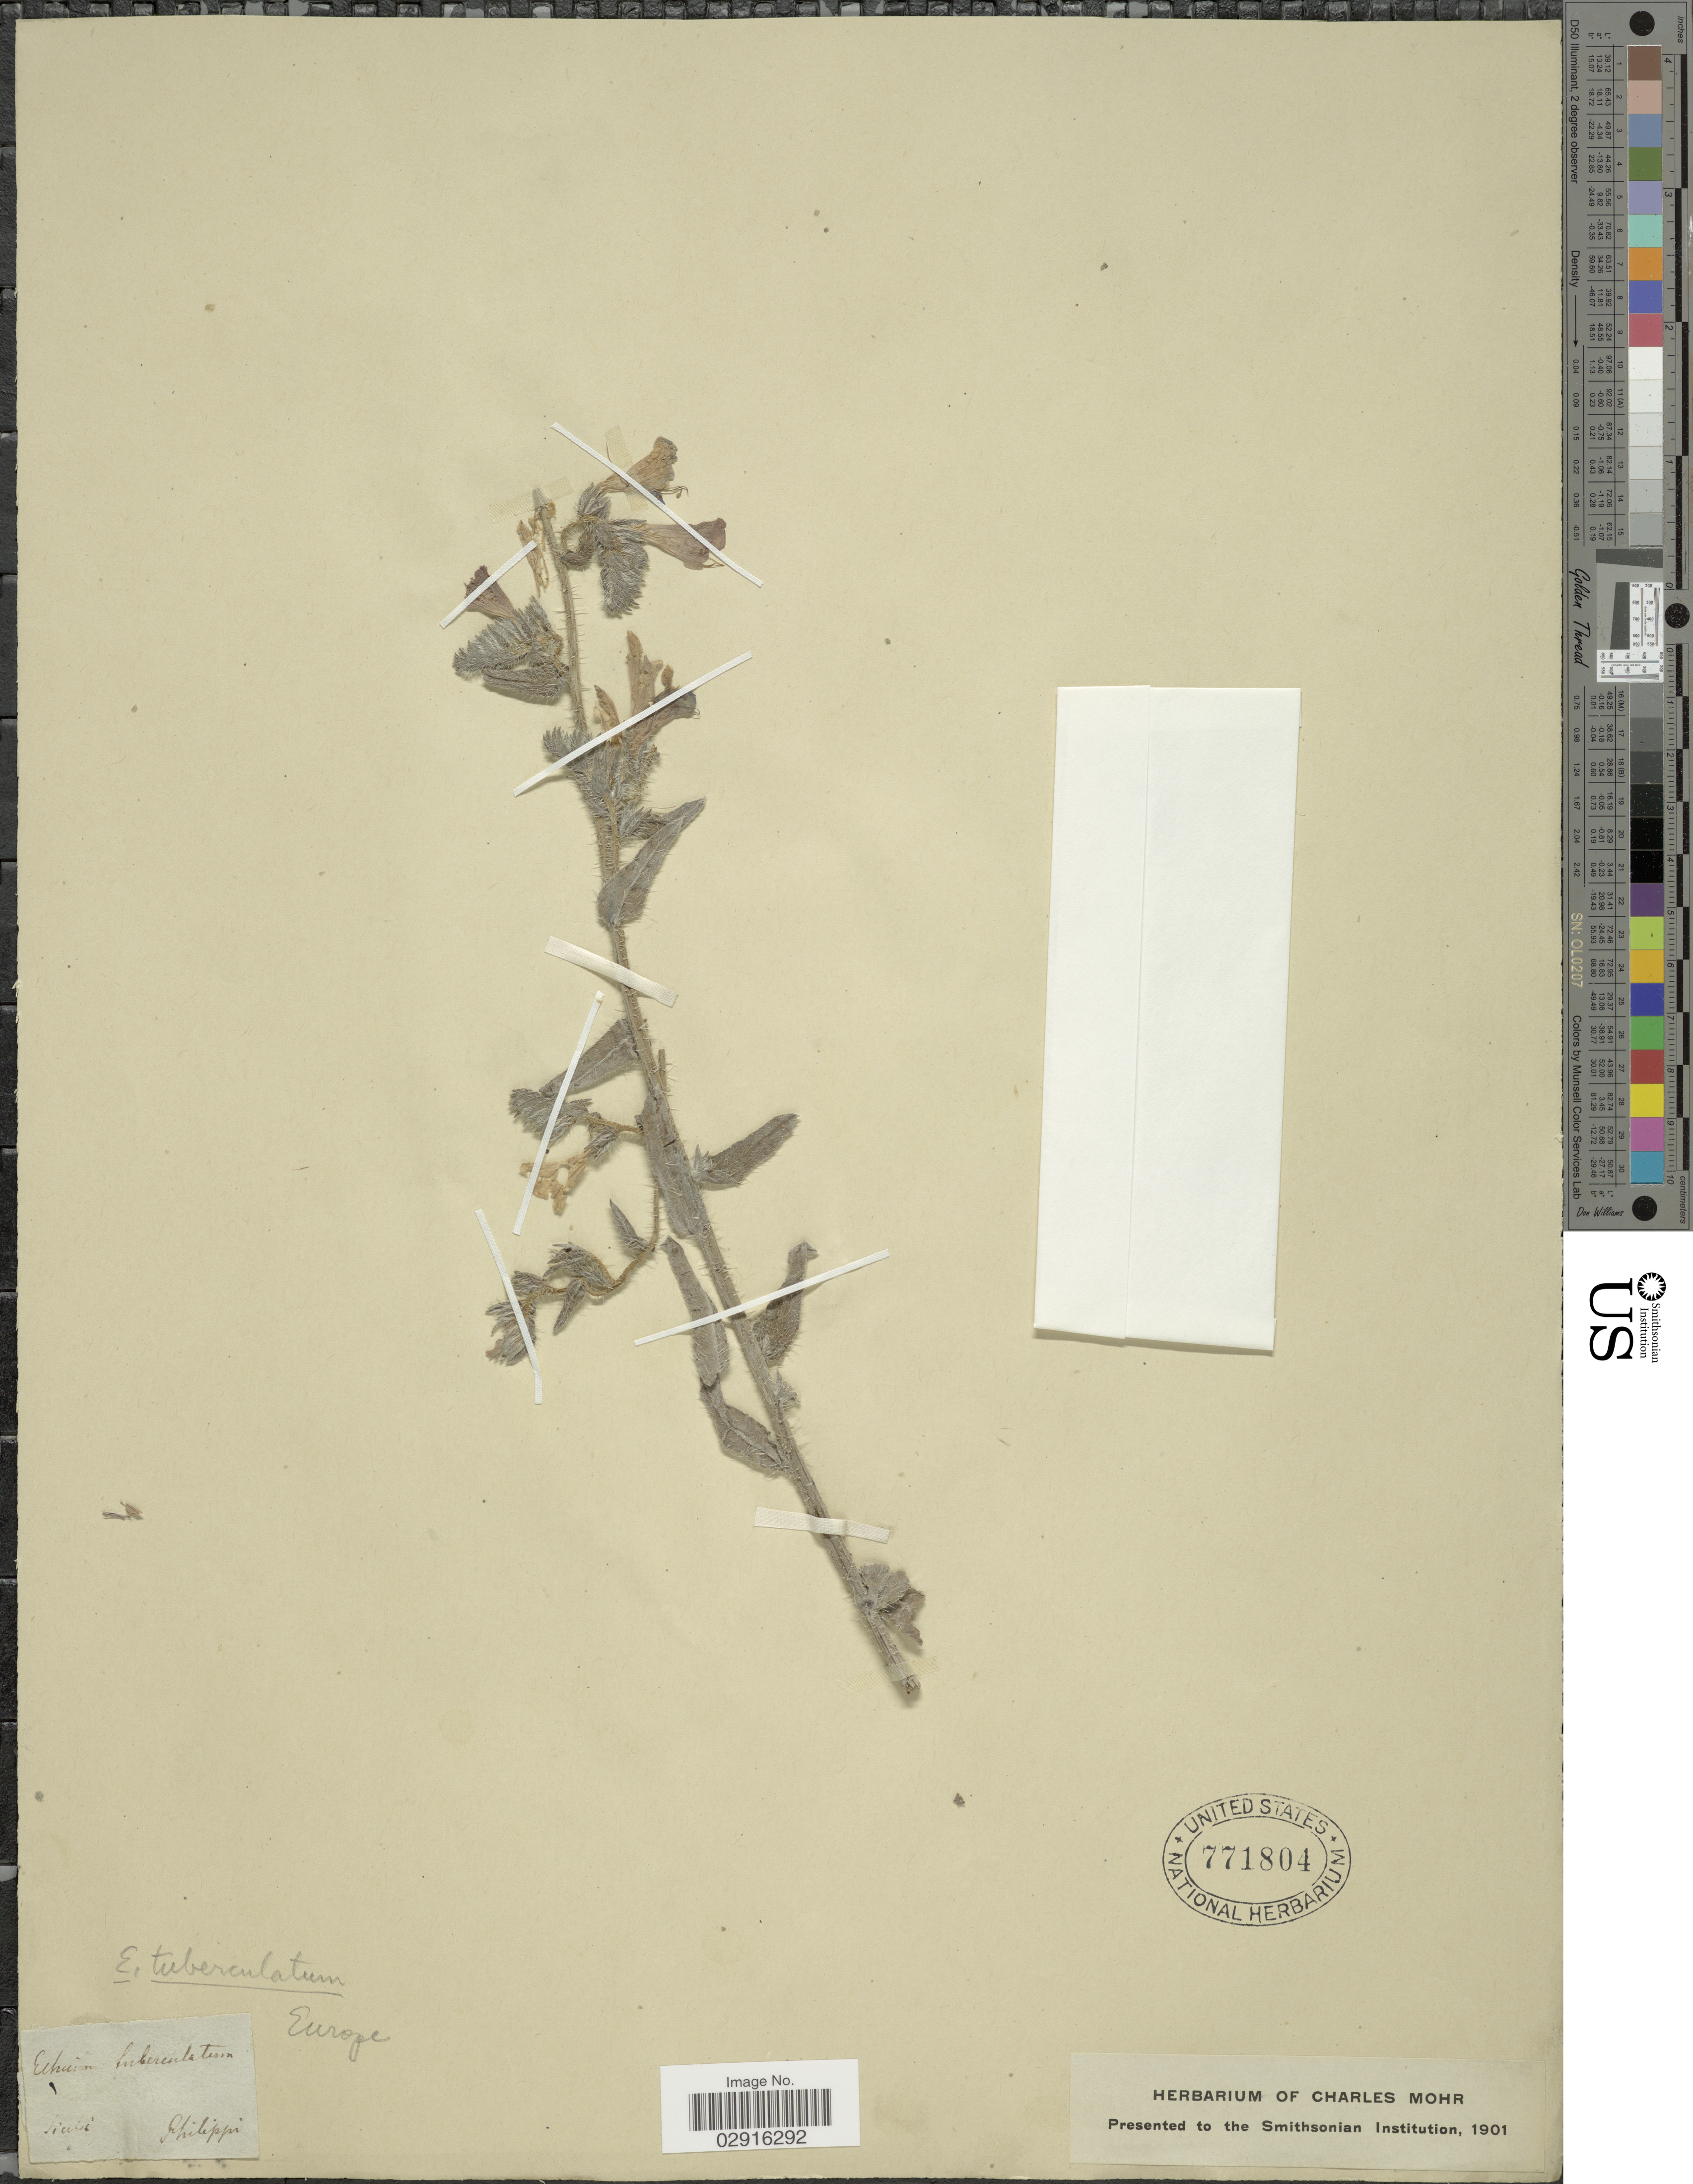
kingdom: Plantae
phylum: Tracheophyta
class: Magnoliopsida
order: Boraginales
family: Boraginaceae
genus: Echium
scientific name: Echium tuberculatum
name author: Hoffmanns. & Link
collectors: -. Philippi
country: Italy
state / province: Siciliana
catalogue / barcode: US 771804